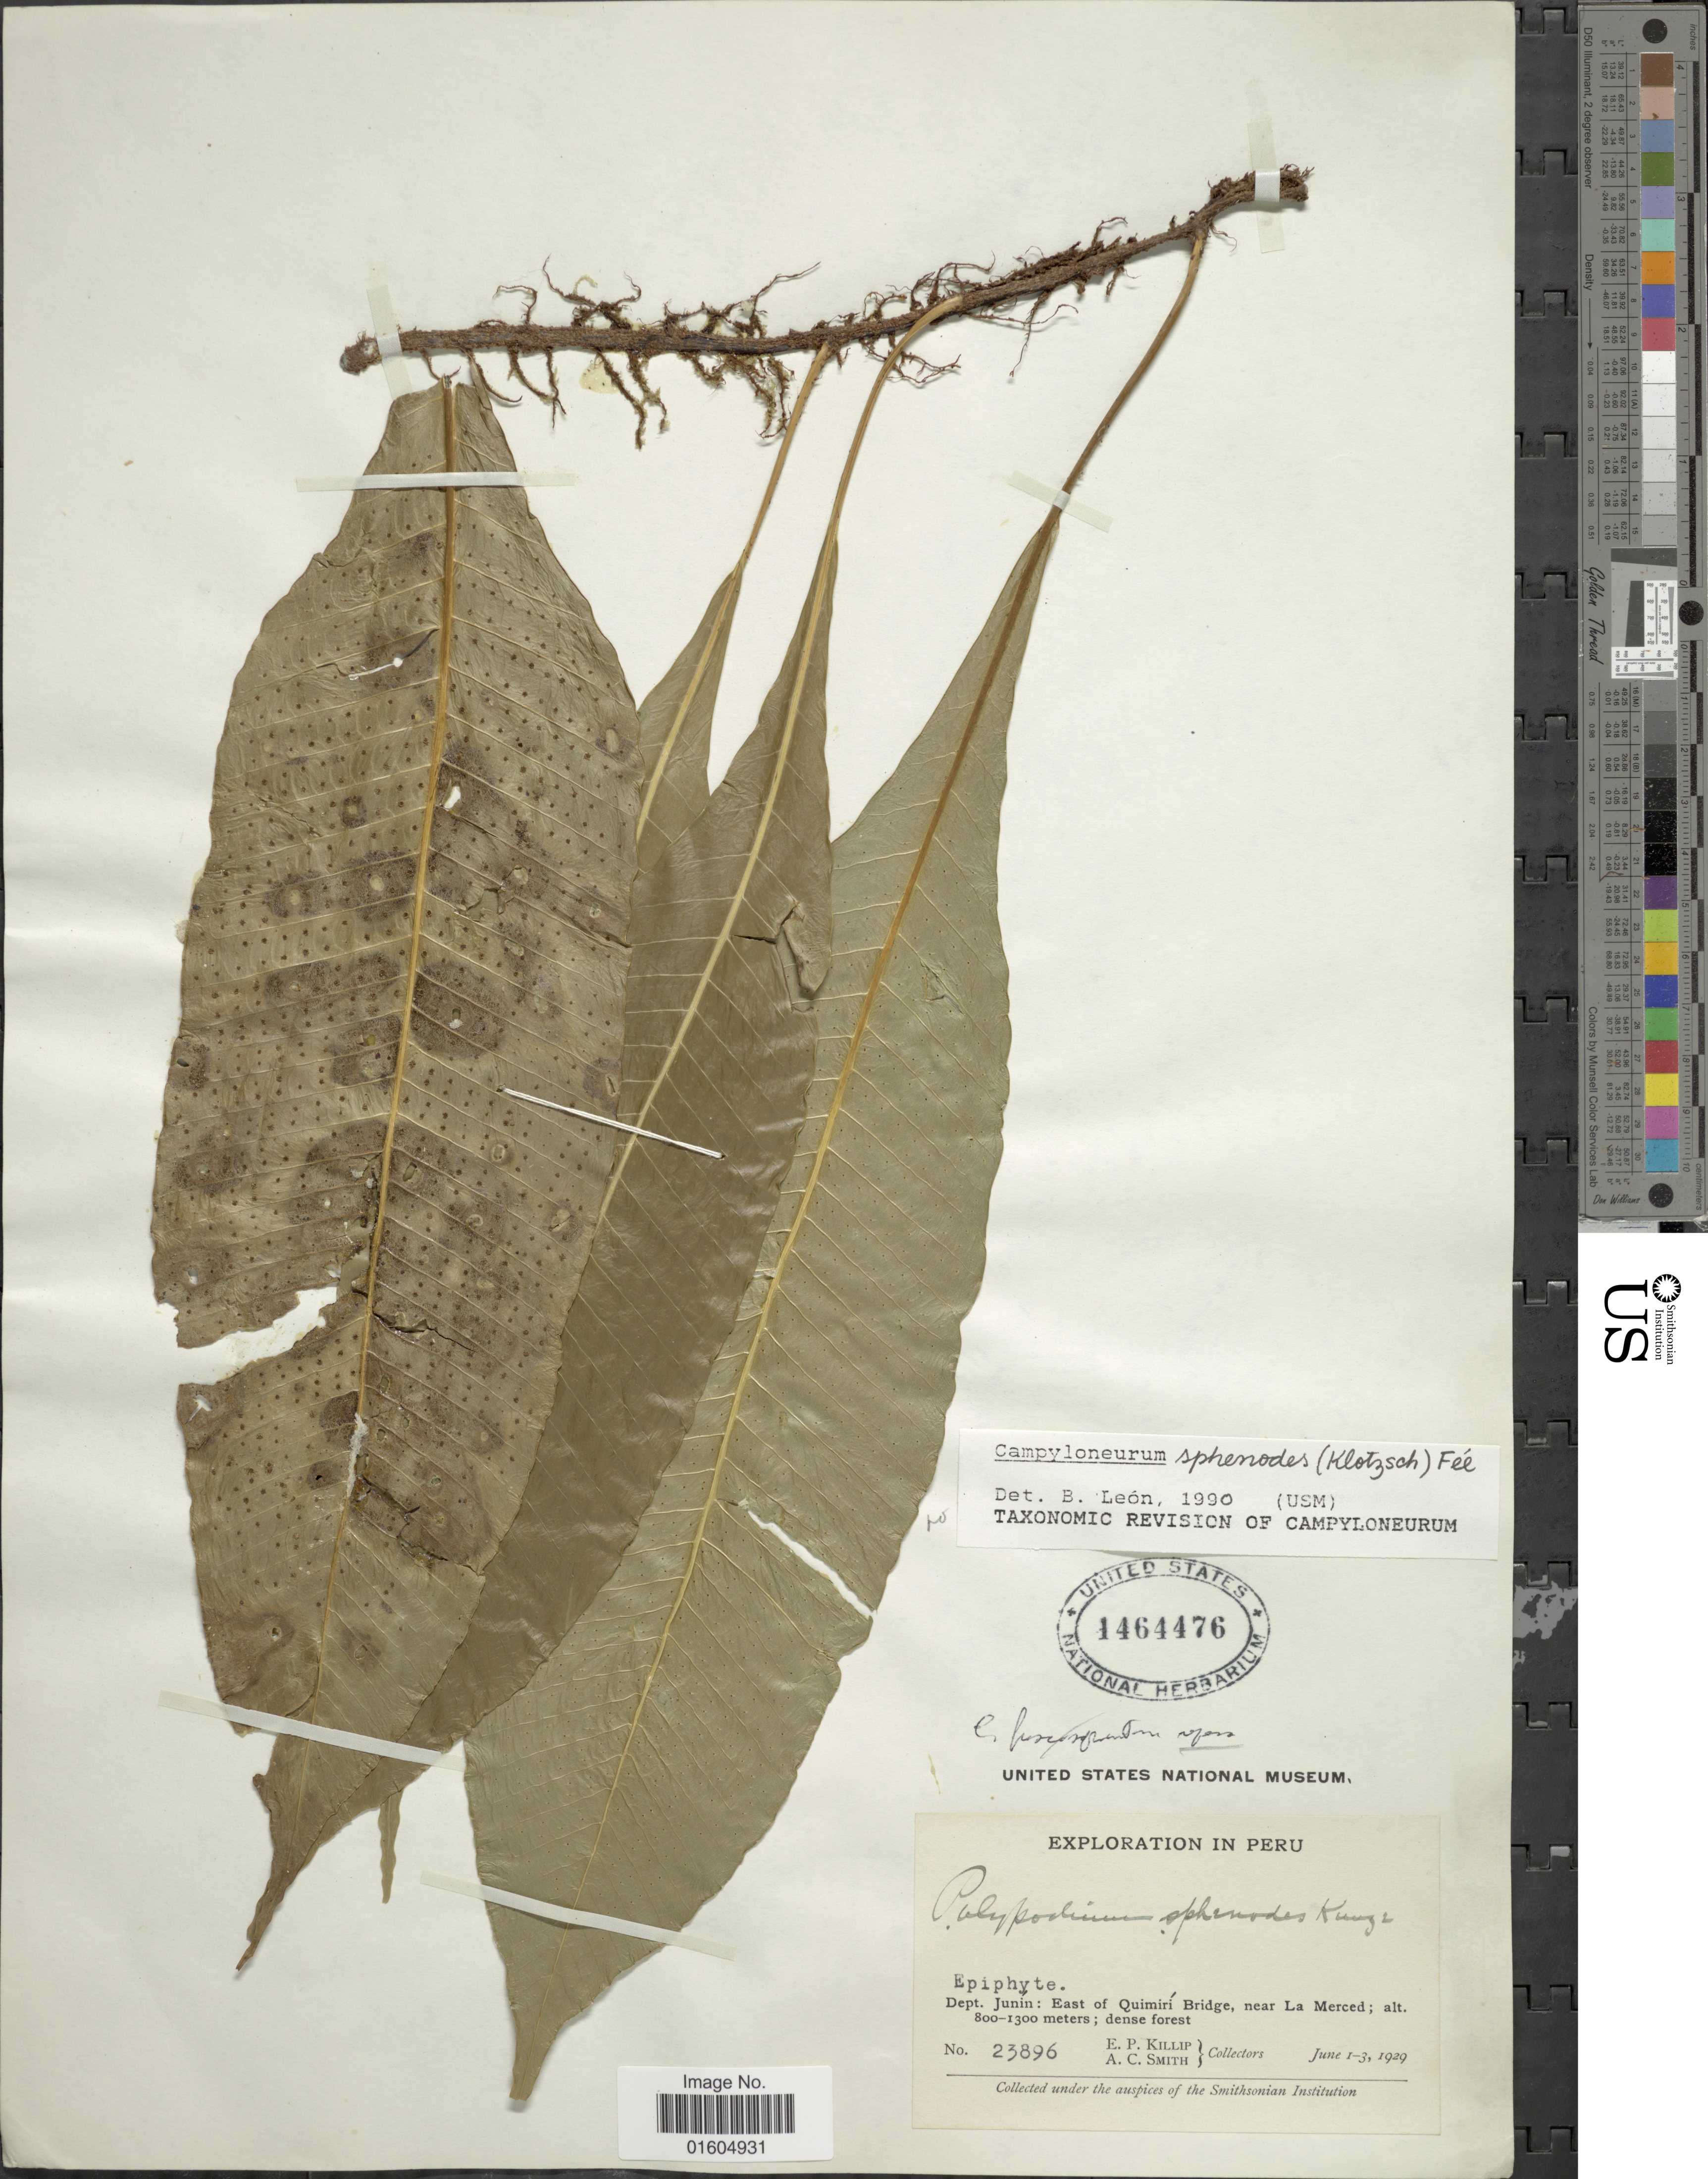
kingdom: Plantae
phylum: Tracheophyta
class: Polypodiopsida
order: Polypodiales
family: Polypodiaceae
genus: Campyloneurum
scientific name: Campyloneurum wercklei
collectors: E. P. Killip & A. C. Smith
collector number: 23896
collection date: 1929-06-01/1929-06-03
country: Peru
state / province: Junín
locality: Peru. Dept. Junin: East of Quimiri Bridge, near La Merced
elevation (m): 800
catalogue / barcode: US 1464476